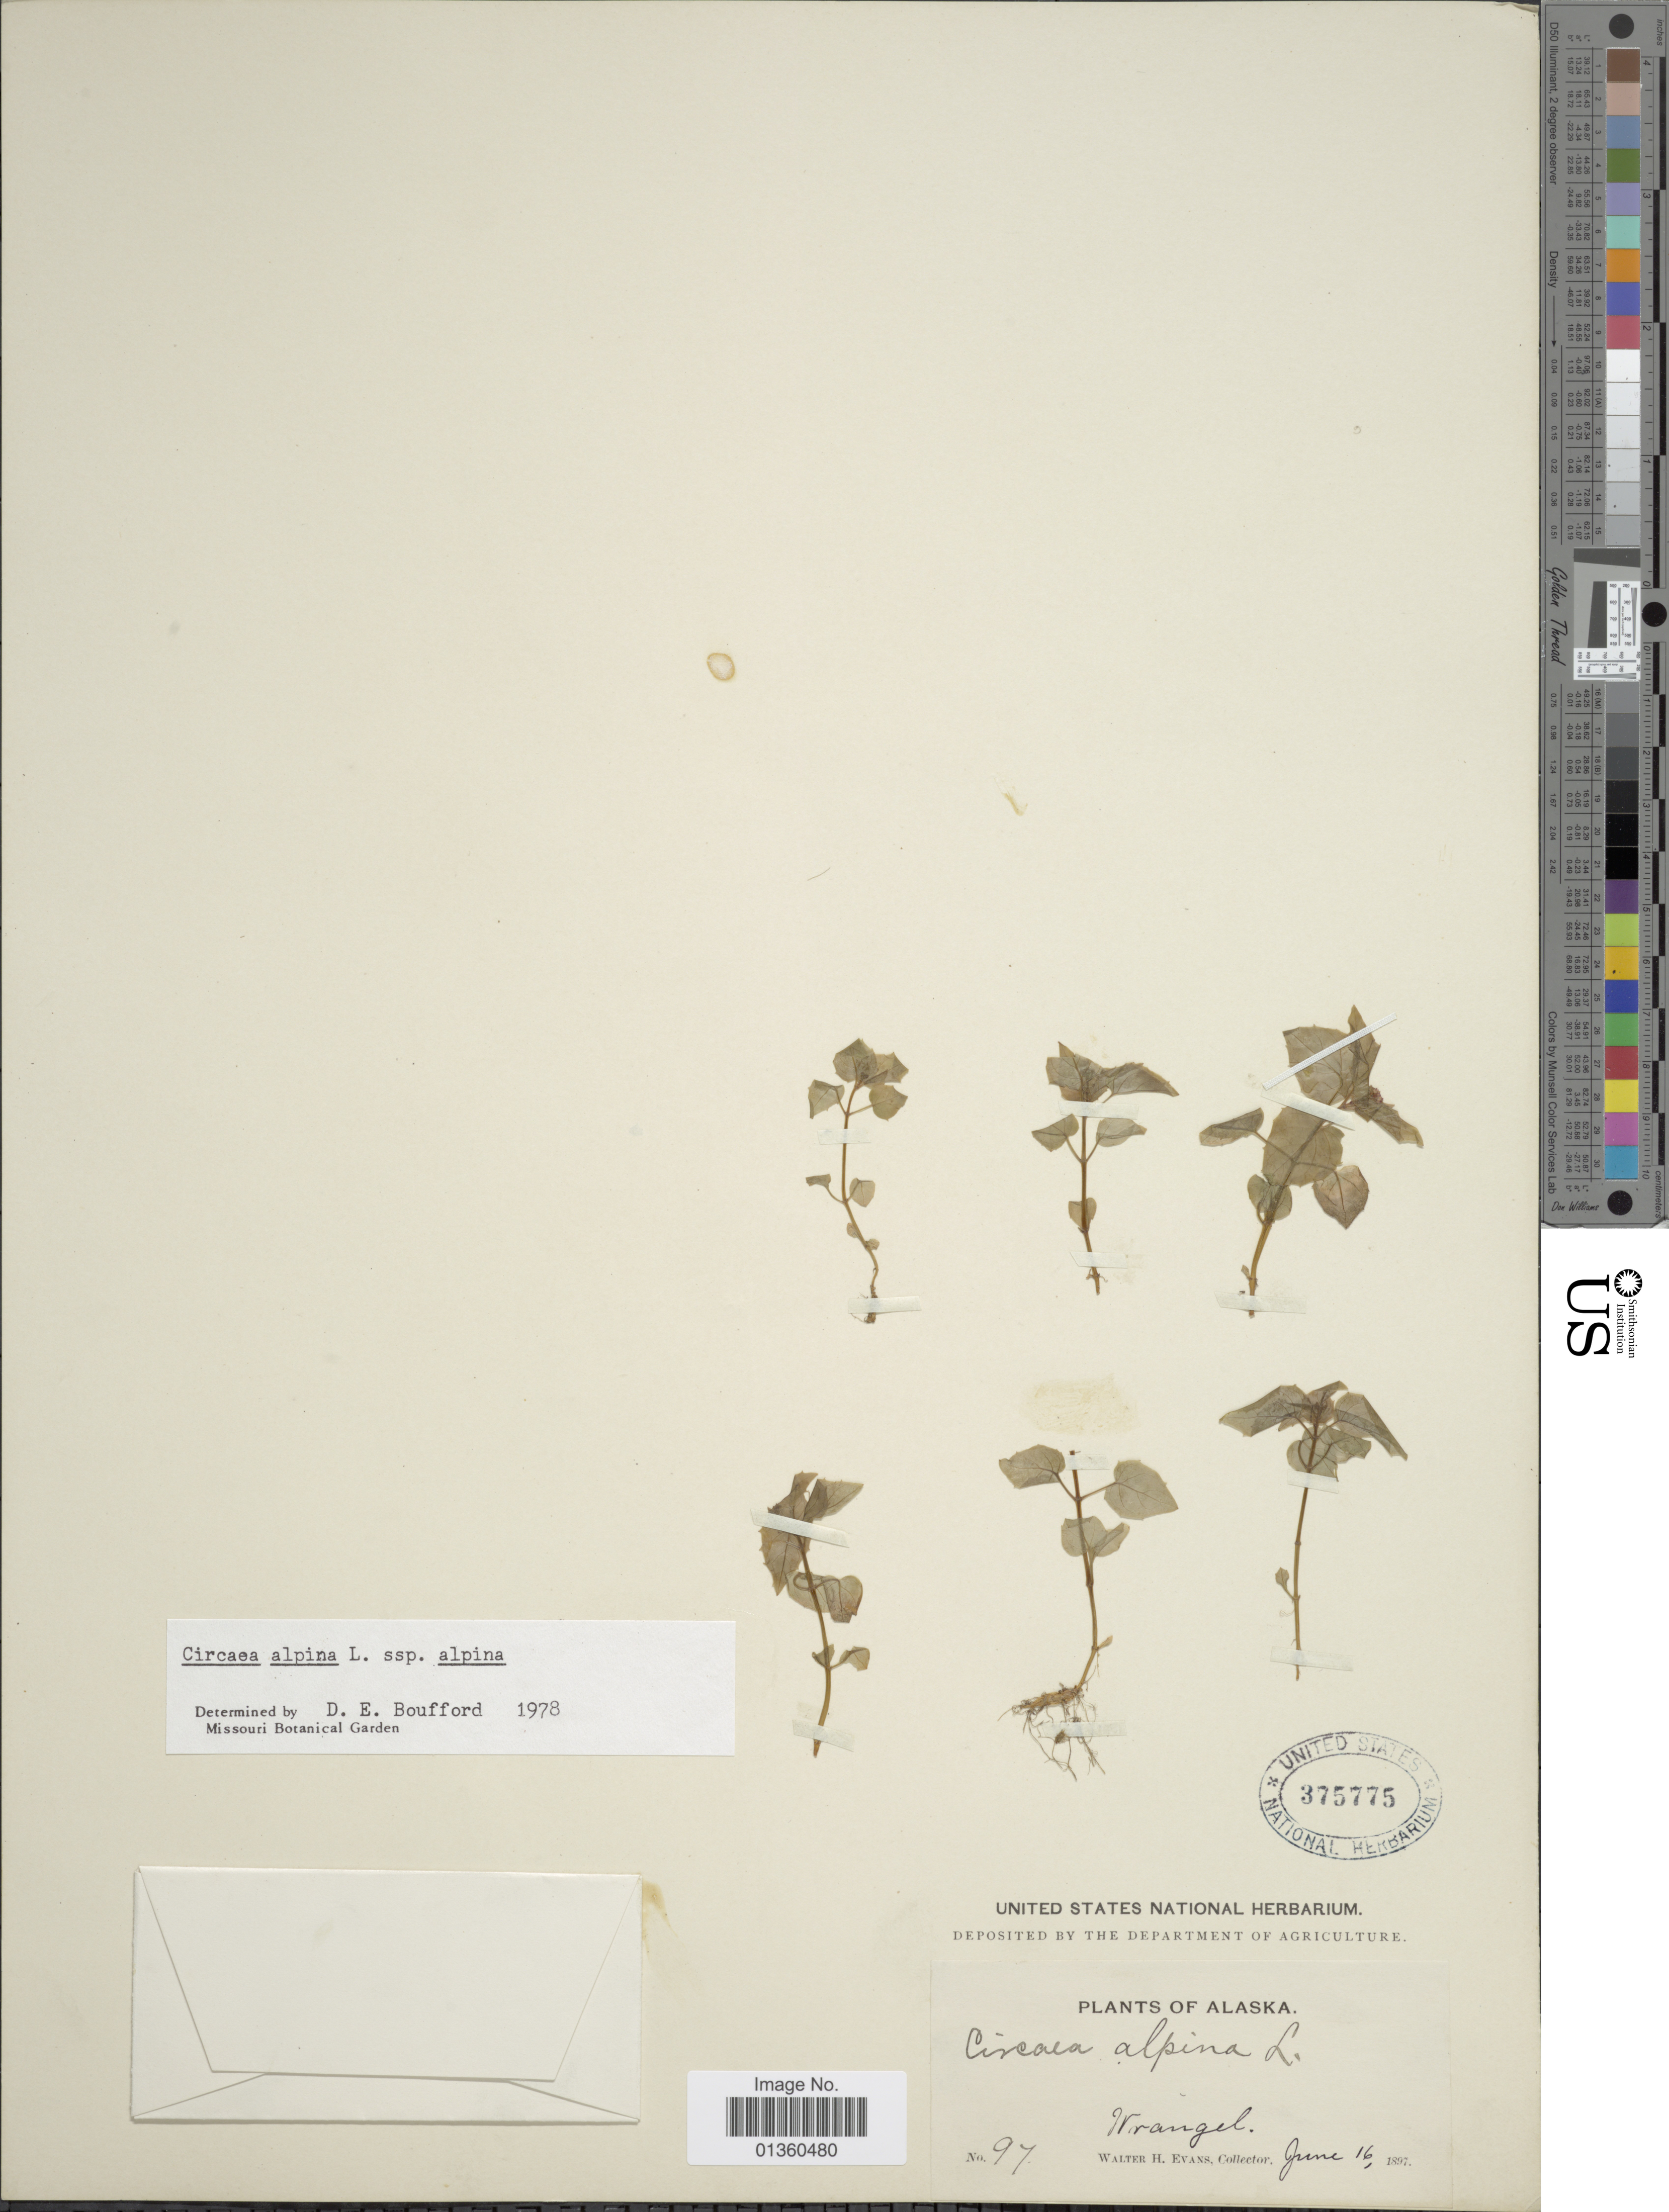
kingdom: Plantae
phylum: Tracheophyta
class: Magnoliopsida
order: Myrtales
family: Onagraceae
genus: Circaea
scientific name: Circaea alpina subsp. alpina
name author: L.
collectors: W. H. Evans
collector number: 97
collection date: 1897-06-16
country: United States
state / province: Alaska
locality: Wrangell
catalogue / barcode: US 375775